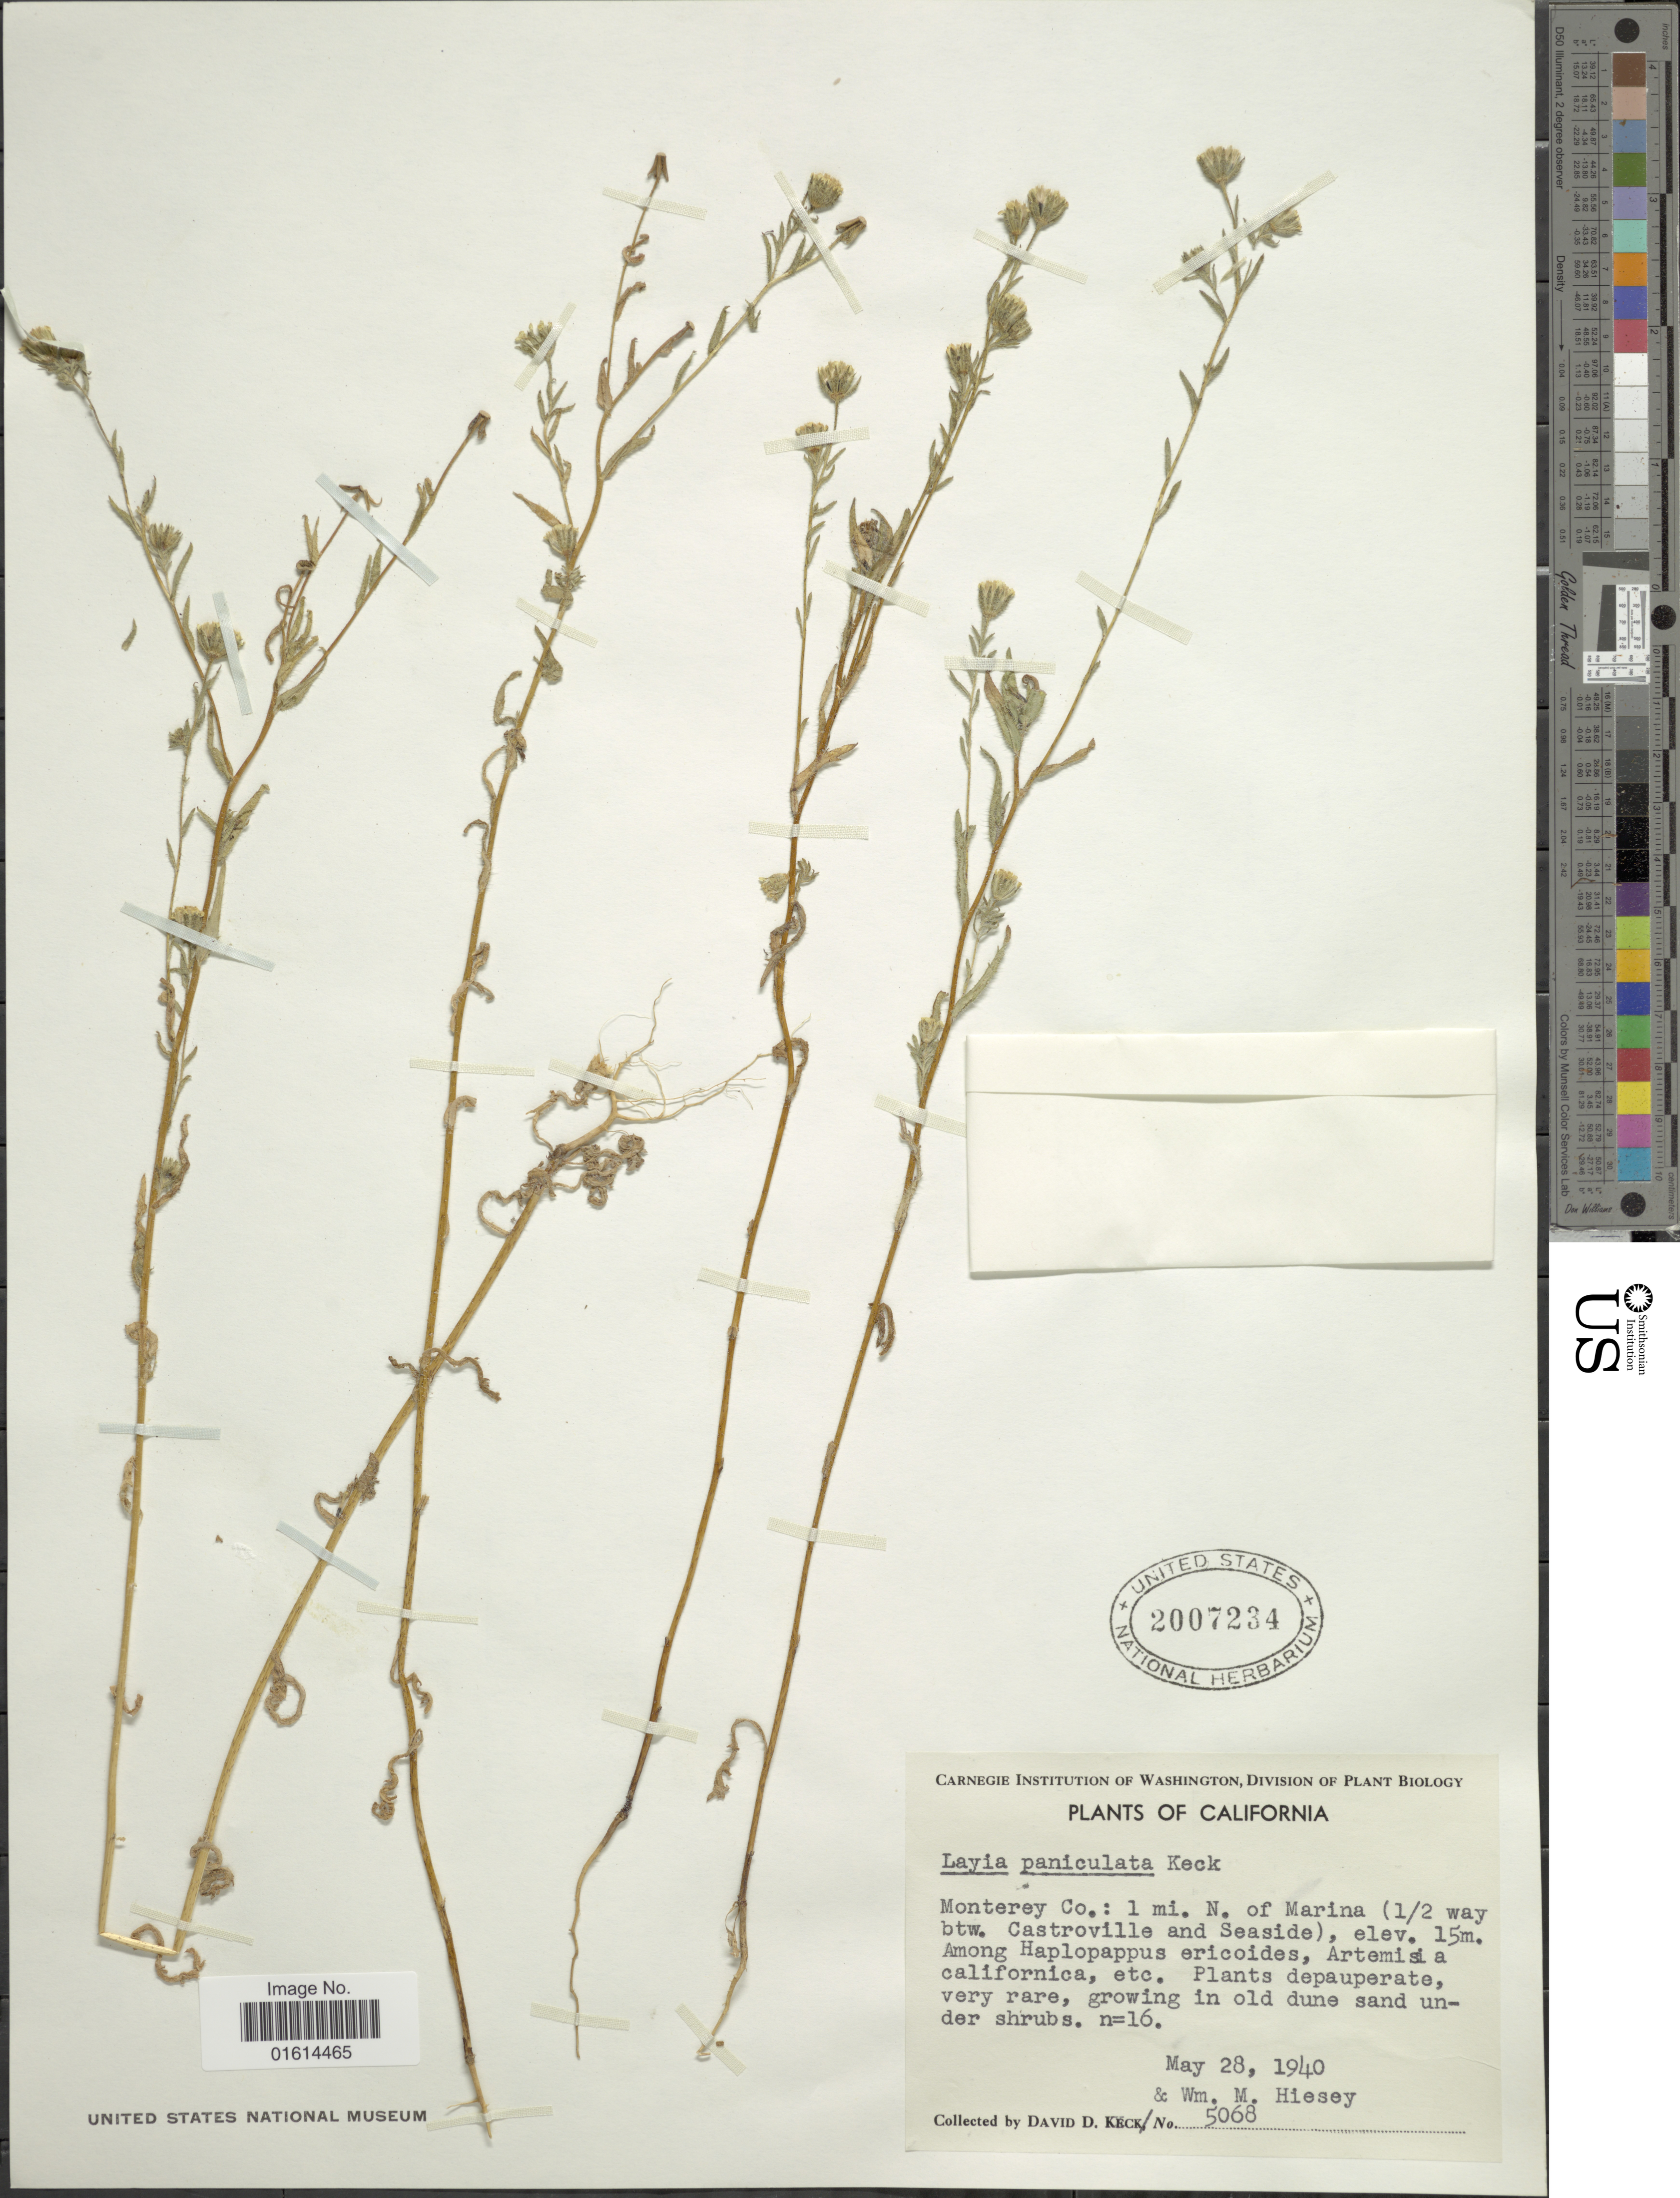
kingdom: Plantae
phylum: Tracheophyta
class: Magnoliopsida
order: Asterales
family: Asteraceae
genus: Layia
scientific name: Layia hieracioides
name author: (Hook. & Arn.) DC.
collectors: D. D. Keck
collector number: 5068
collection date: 1940-05-28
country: United States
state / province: California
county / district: Monterey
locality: Monterey Co., 1 mi. N. of Marina (1/2 way btw. Castroville and Seaside)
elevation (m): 15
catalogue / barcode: US 2007234